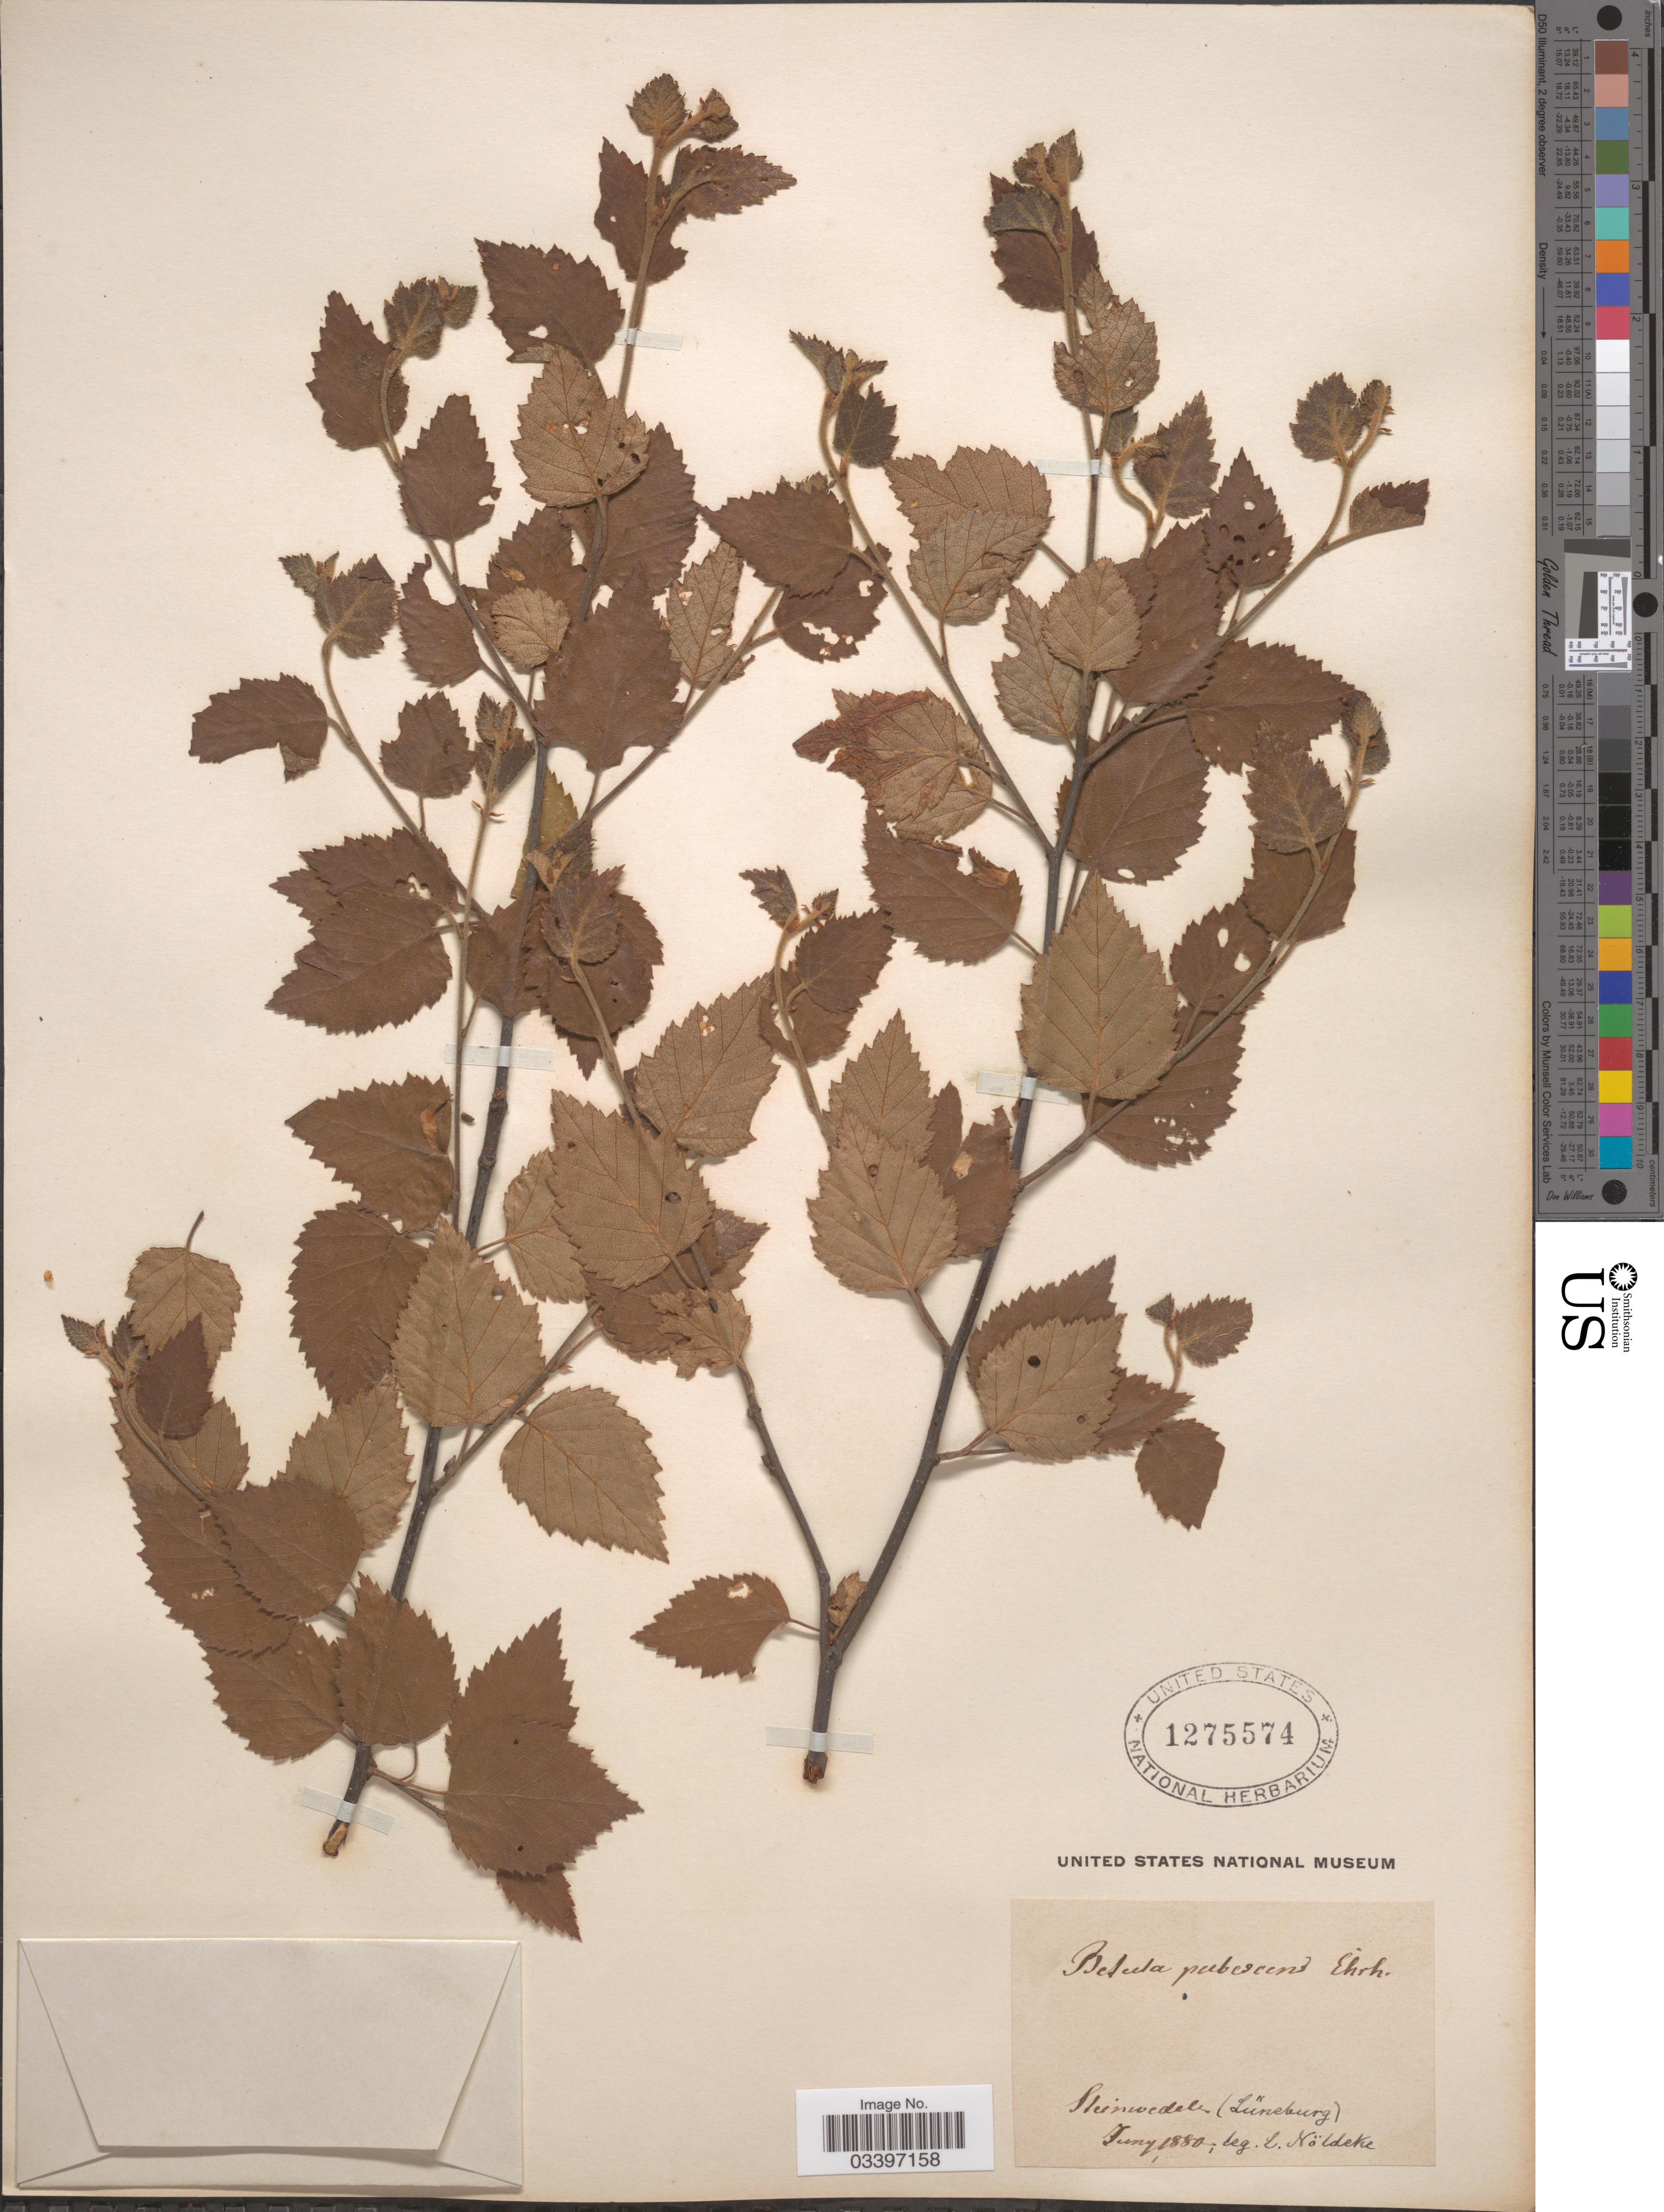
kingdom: Plantae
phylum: Tracheophyta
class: Magnoliopsida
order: Fagales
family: Betulaceae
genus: Betula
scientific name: Betula pubescens var. friesii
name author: (Larsson ex Hartm.) Nyman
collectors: E. Nöldeke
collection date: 1880-06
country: Germany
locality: Steinwedele [interpreted] (Lüneburg).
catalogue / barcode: US 1275574